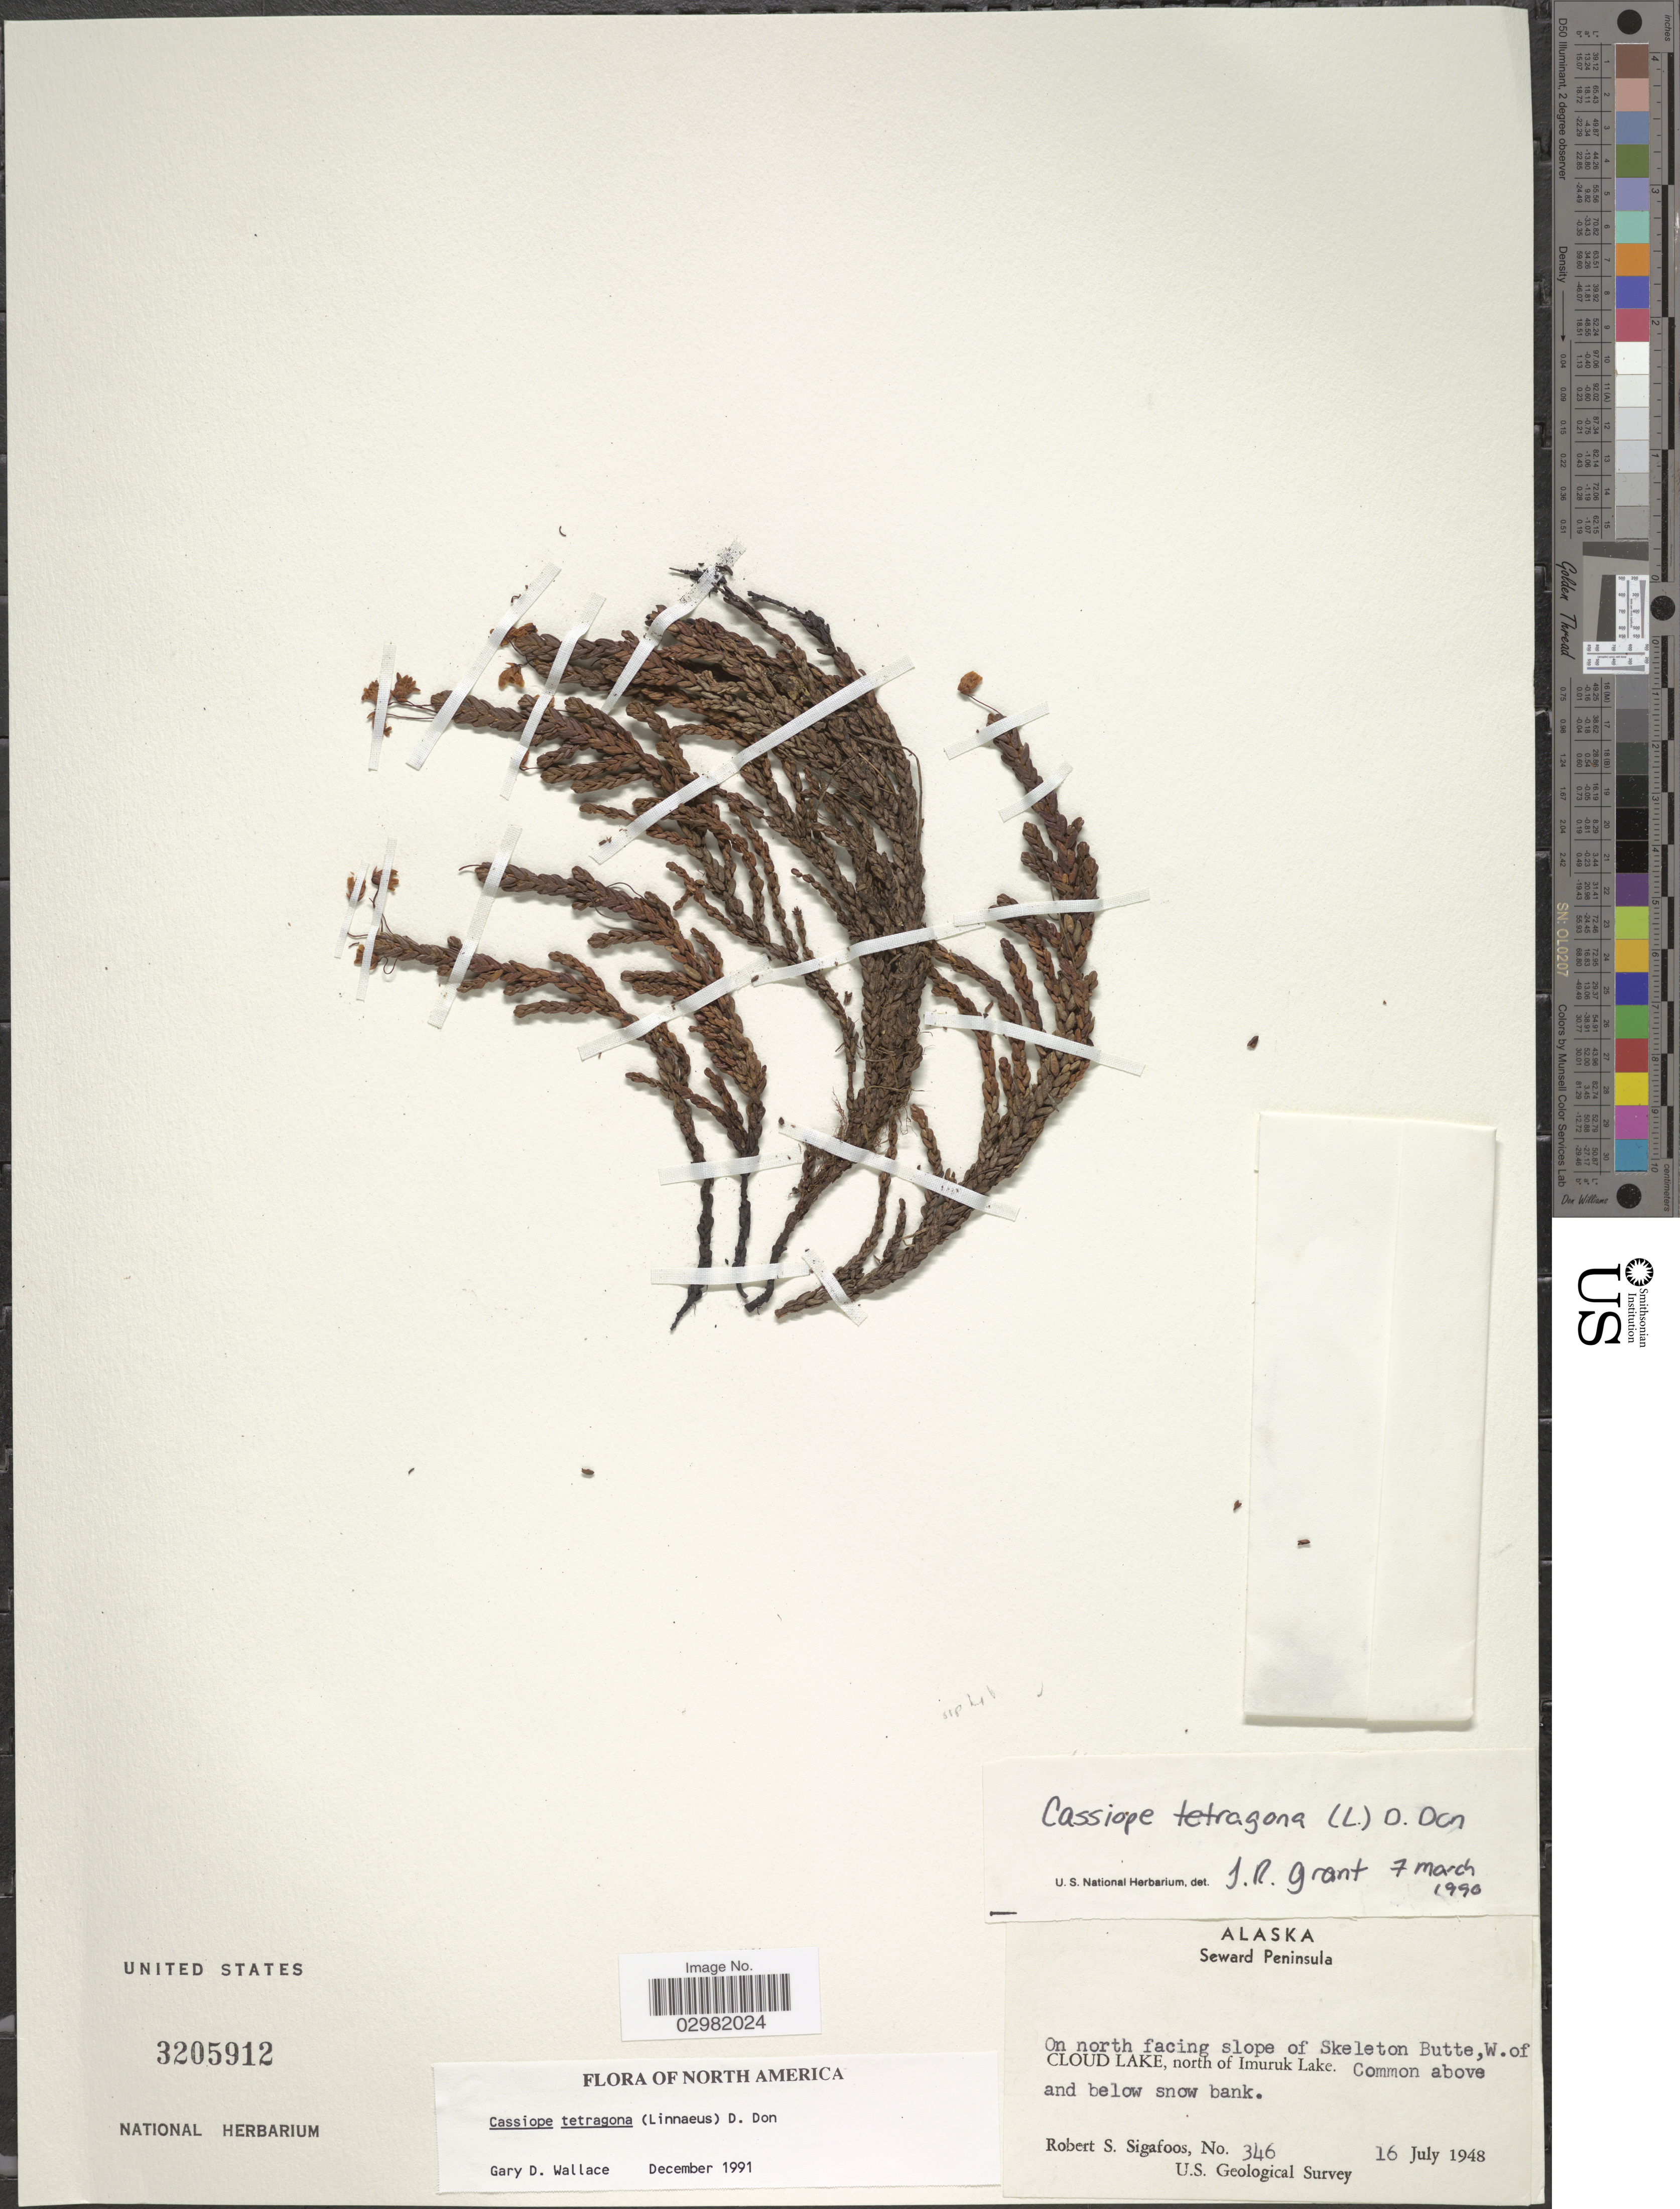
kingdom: Plantae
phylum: Tracheophyta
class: Magnoliopsida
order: Ericales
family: Ericaceae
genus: Cassiope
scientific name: Cassiope tetragona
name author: (L.) D. Don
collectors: R. Sigafoos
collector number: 346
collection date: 1948-07-16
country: United States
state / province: Alaska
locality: Seward Peninsula, On north facing slope of Skeleton Butte, W. of Cloud Lake, north of Imuruk Lake.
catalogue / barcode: US 3205912